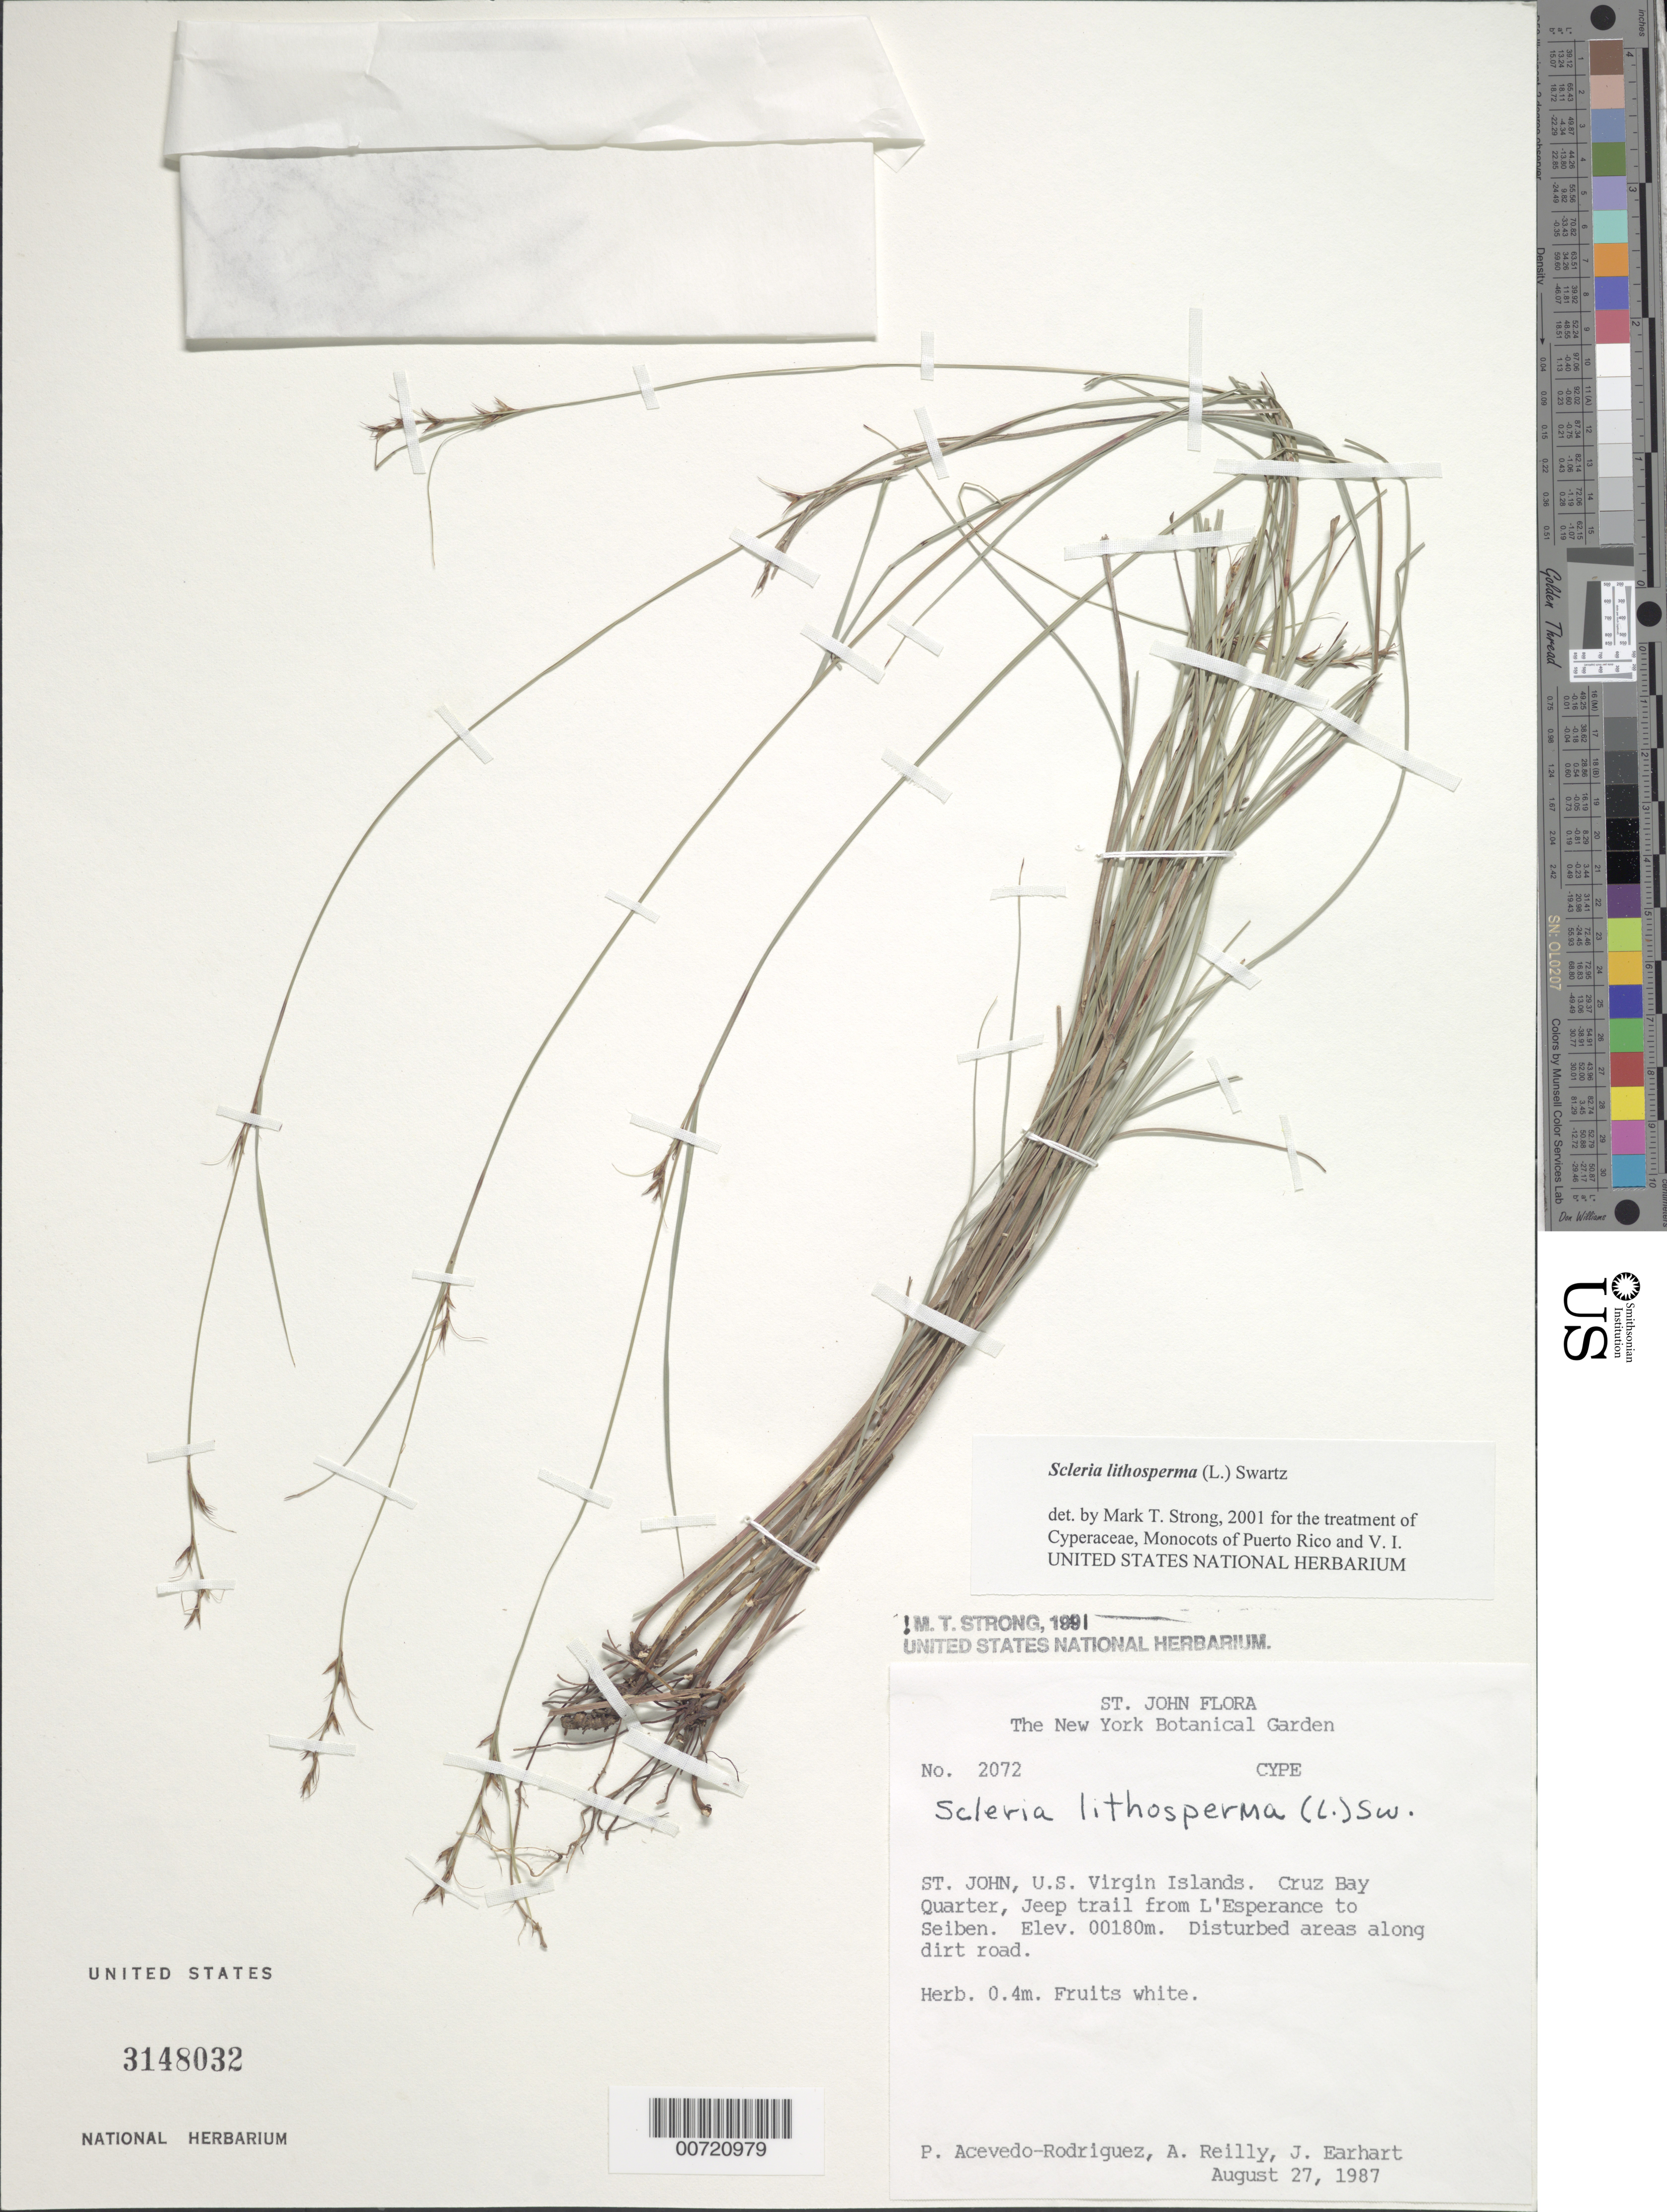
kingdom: Plantae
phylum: Tracheophyta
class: Liliopsida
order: Poales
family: Cyperaceae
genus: Scleria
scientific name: Scleria lithosperma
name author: (L.) Sw.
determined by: Strong, M. T., (US), Smithsonian Institution - National Museum of Natural History (UNITED STATES)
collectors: P. Acevedo-Rodr., A. Reilly & J. Earhart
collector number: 2072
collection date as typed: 27 Aug 1987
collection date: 1987-08-27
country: U.S. Virgin Islands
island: St. John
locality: Cruz Bay Quarter; Jeep trail from L'Esperance to Seiben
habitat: Disturbed areas along dirt road.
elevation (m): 180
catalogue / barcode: US 3148032